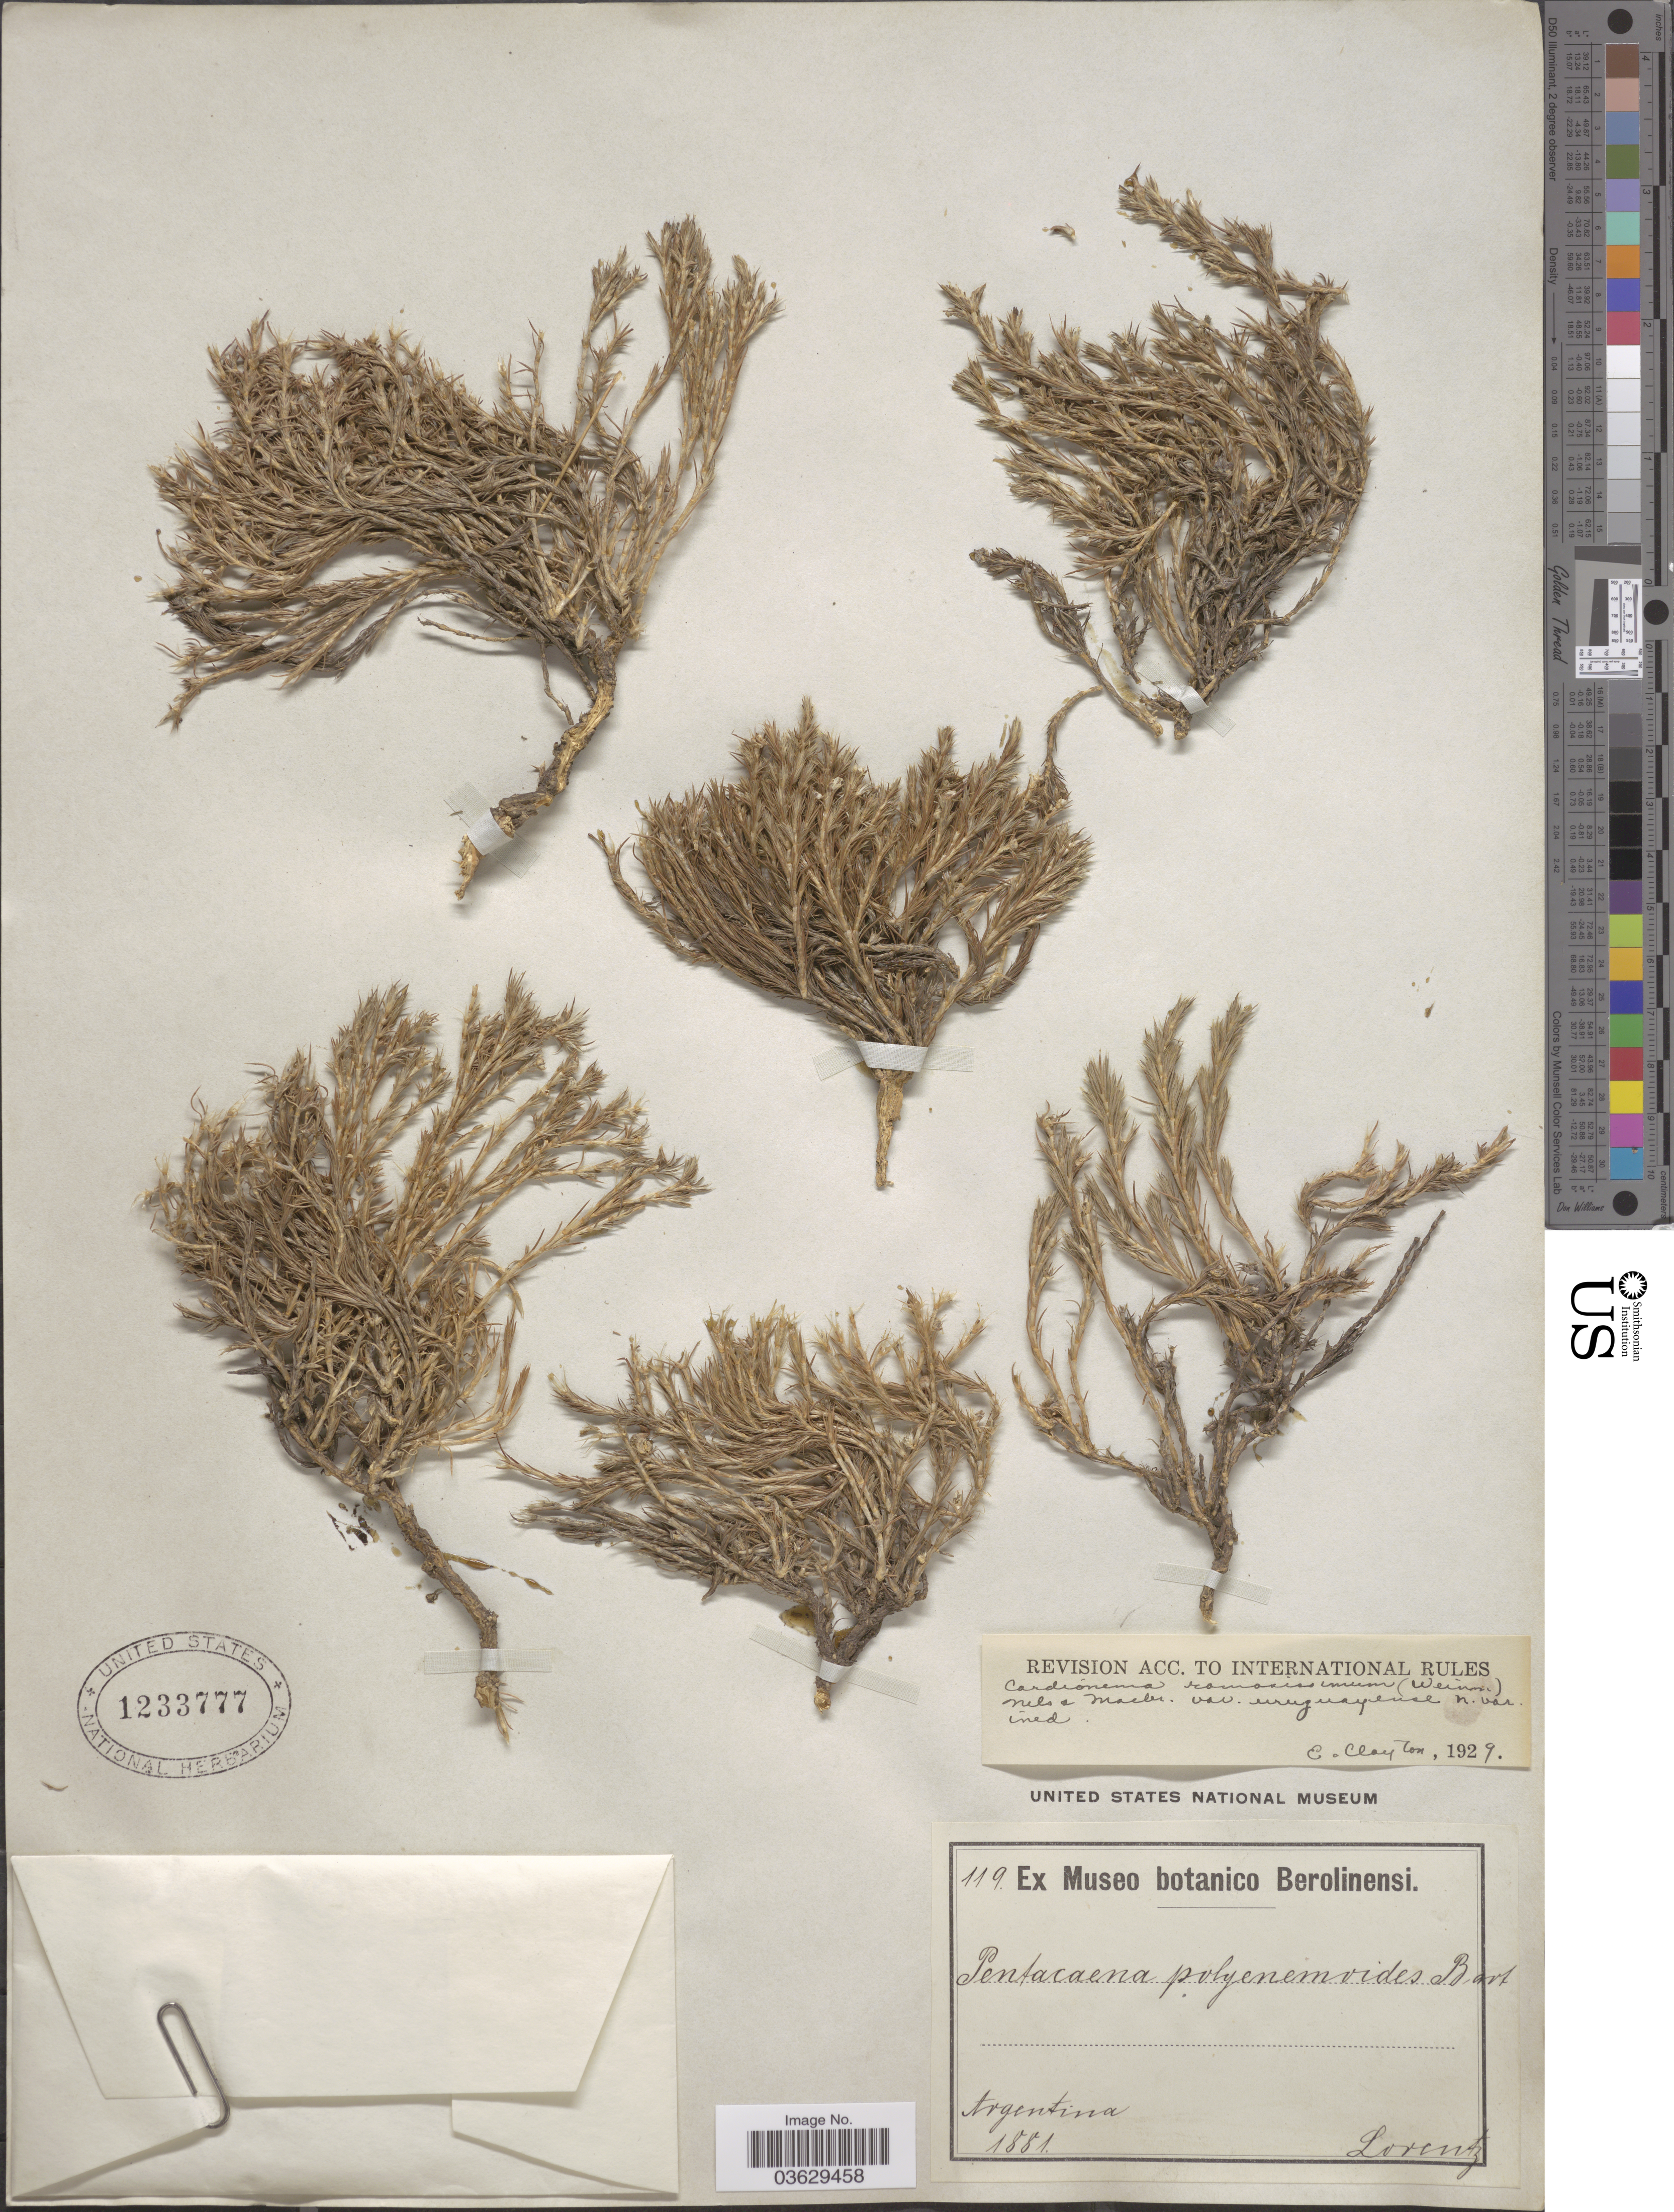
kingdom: Plantae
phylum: Tracheophyta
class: Magnoliopsida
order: Caryophyllales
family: Caryophyllaceae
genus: Cardionema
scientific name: Cardionema ramosissimum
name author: (Weinm.) A. Nelson & J.F. Macbr.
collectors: -. Lorentz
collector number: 119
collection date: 1881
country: Argentina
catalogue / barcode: US 1233777